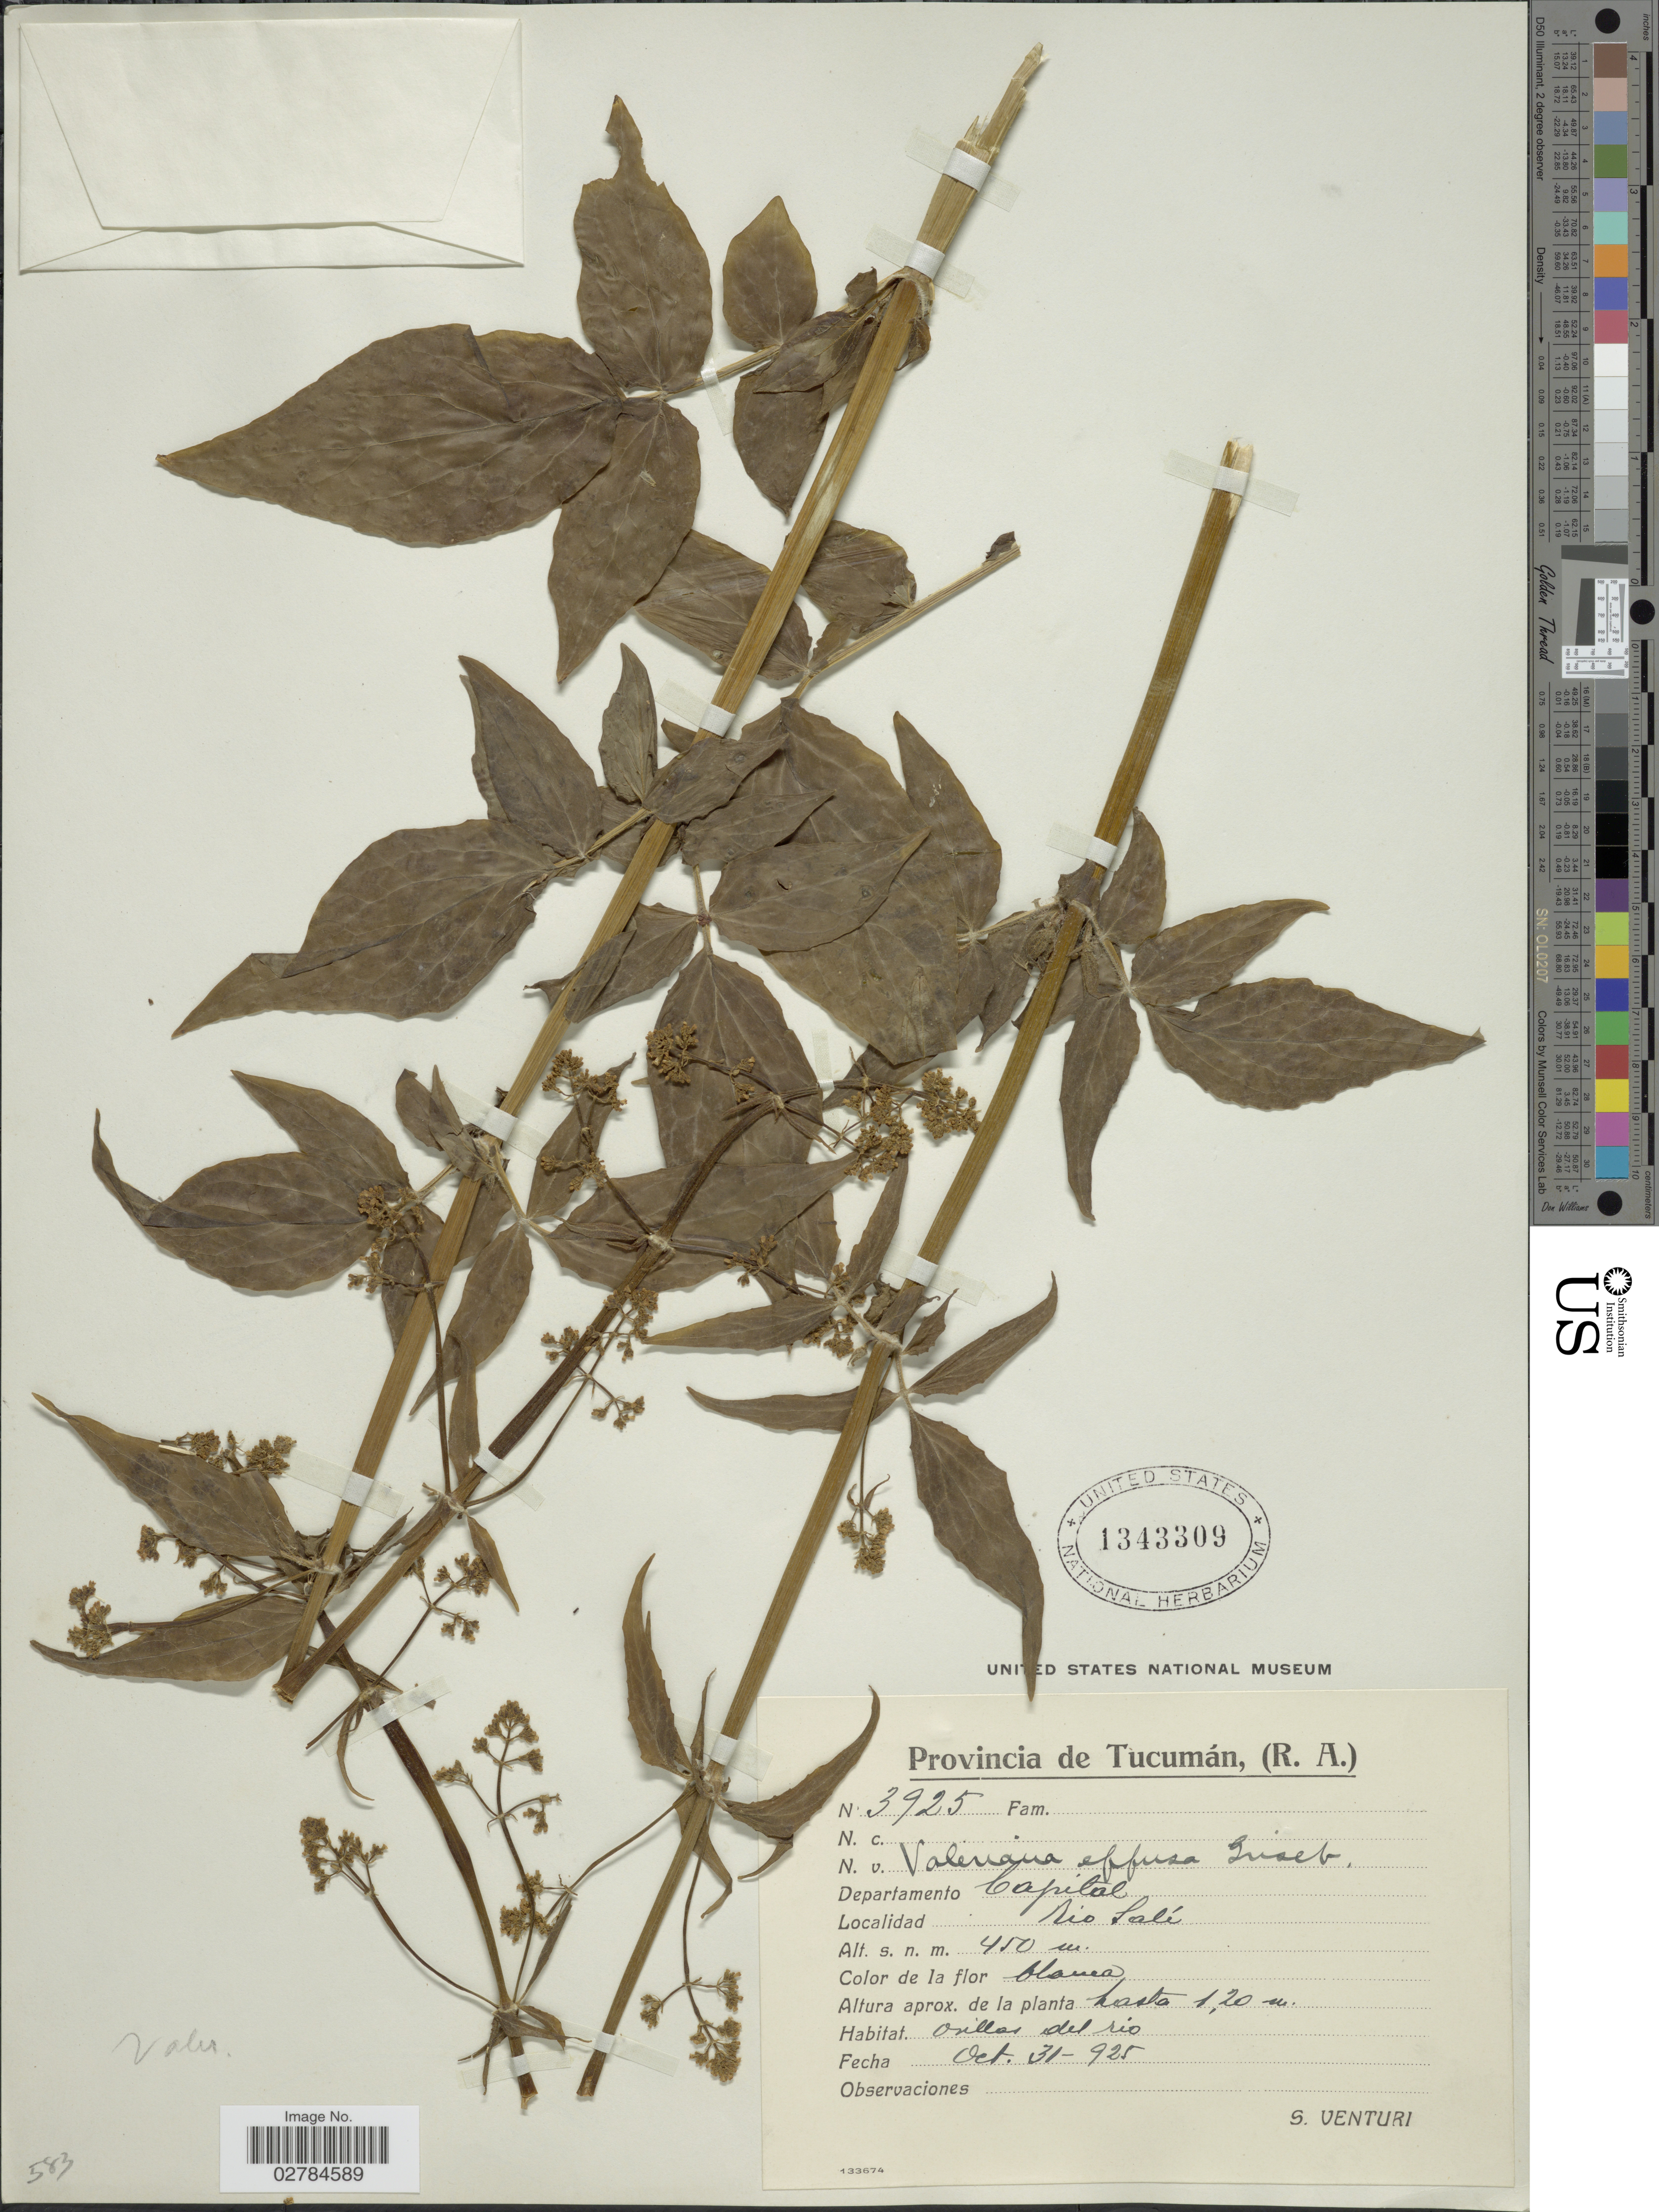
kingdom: Plantae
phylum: Tracheophyta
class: Magnoliopsida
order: Dipsacales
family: Caprifoliaceae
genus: Valeriana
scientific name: Valeriana effusa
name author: Griseb.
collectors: S. Venturi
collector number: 3925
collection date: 1925-10-31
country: Argentina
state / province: Tucuman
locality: Provincia de Tucumán, (R.A.), Departamento Capital, Rio Salé.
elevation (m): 450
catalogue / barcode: US 1343309